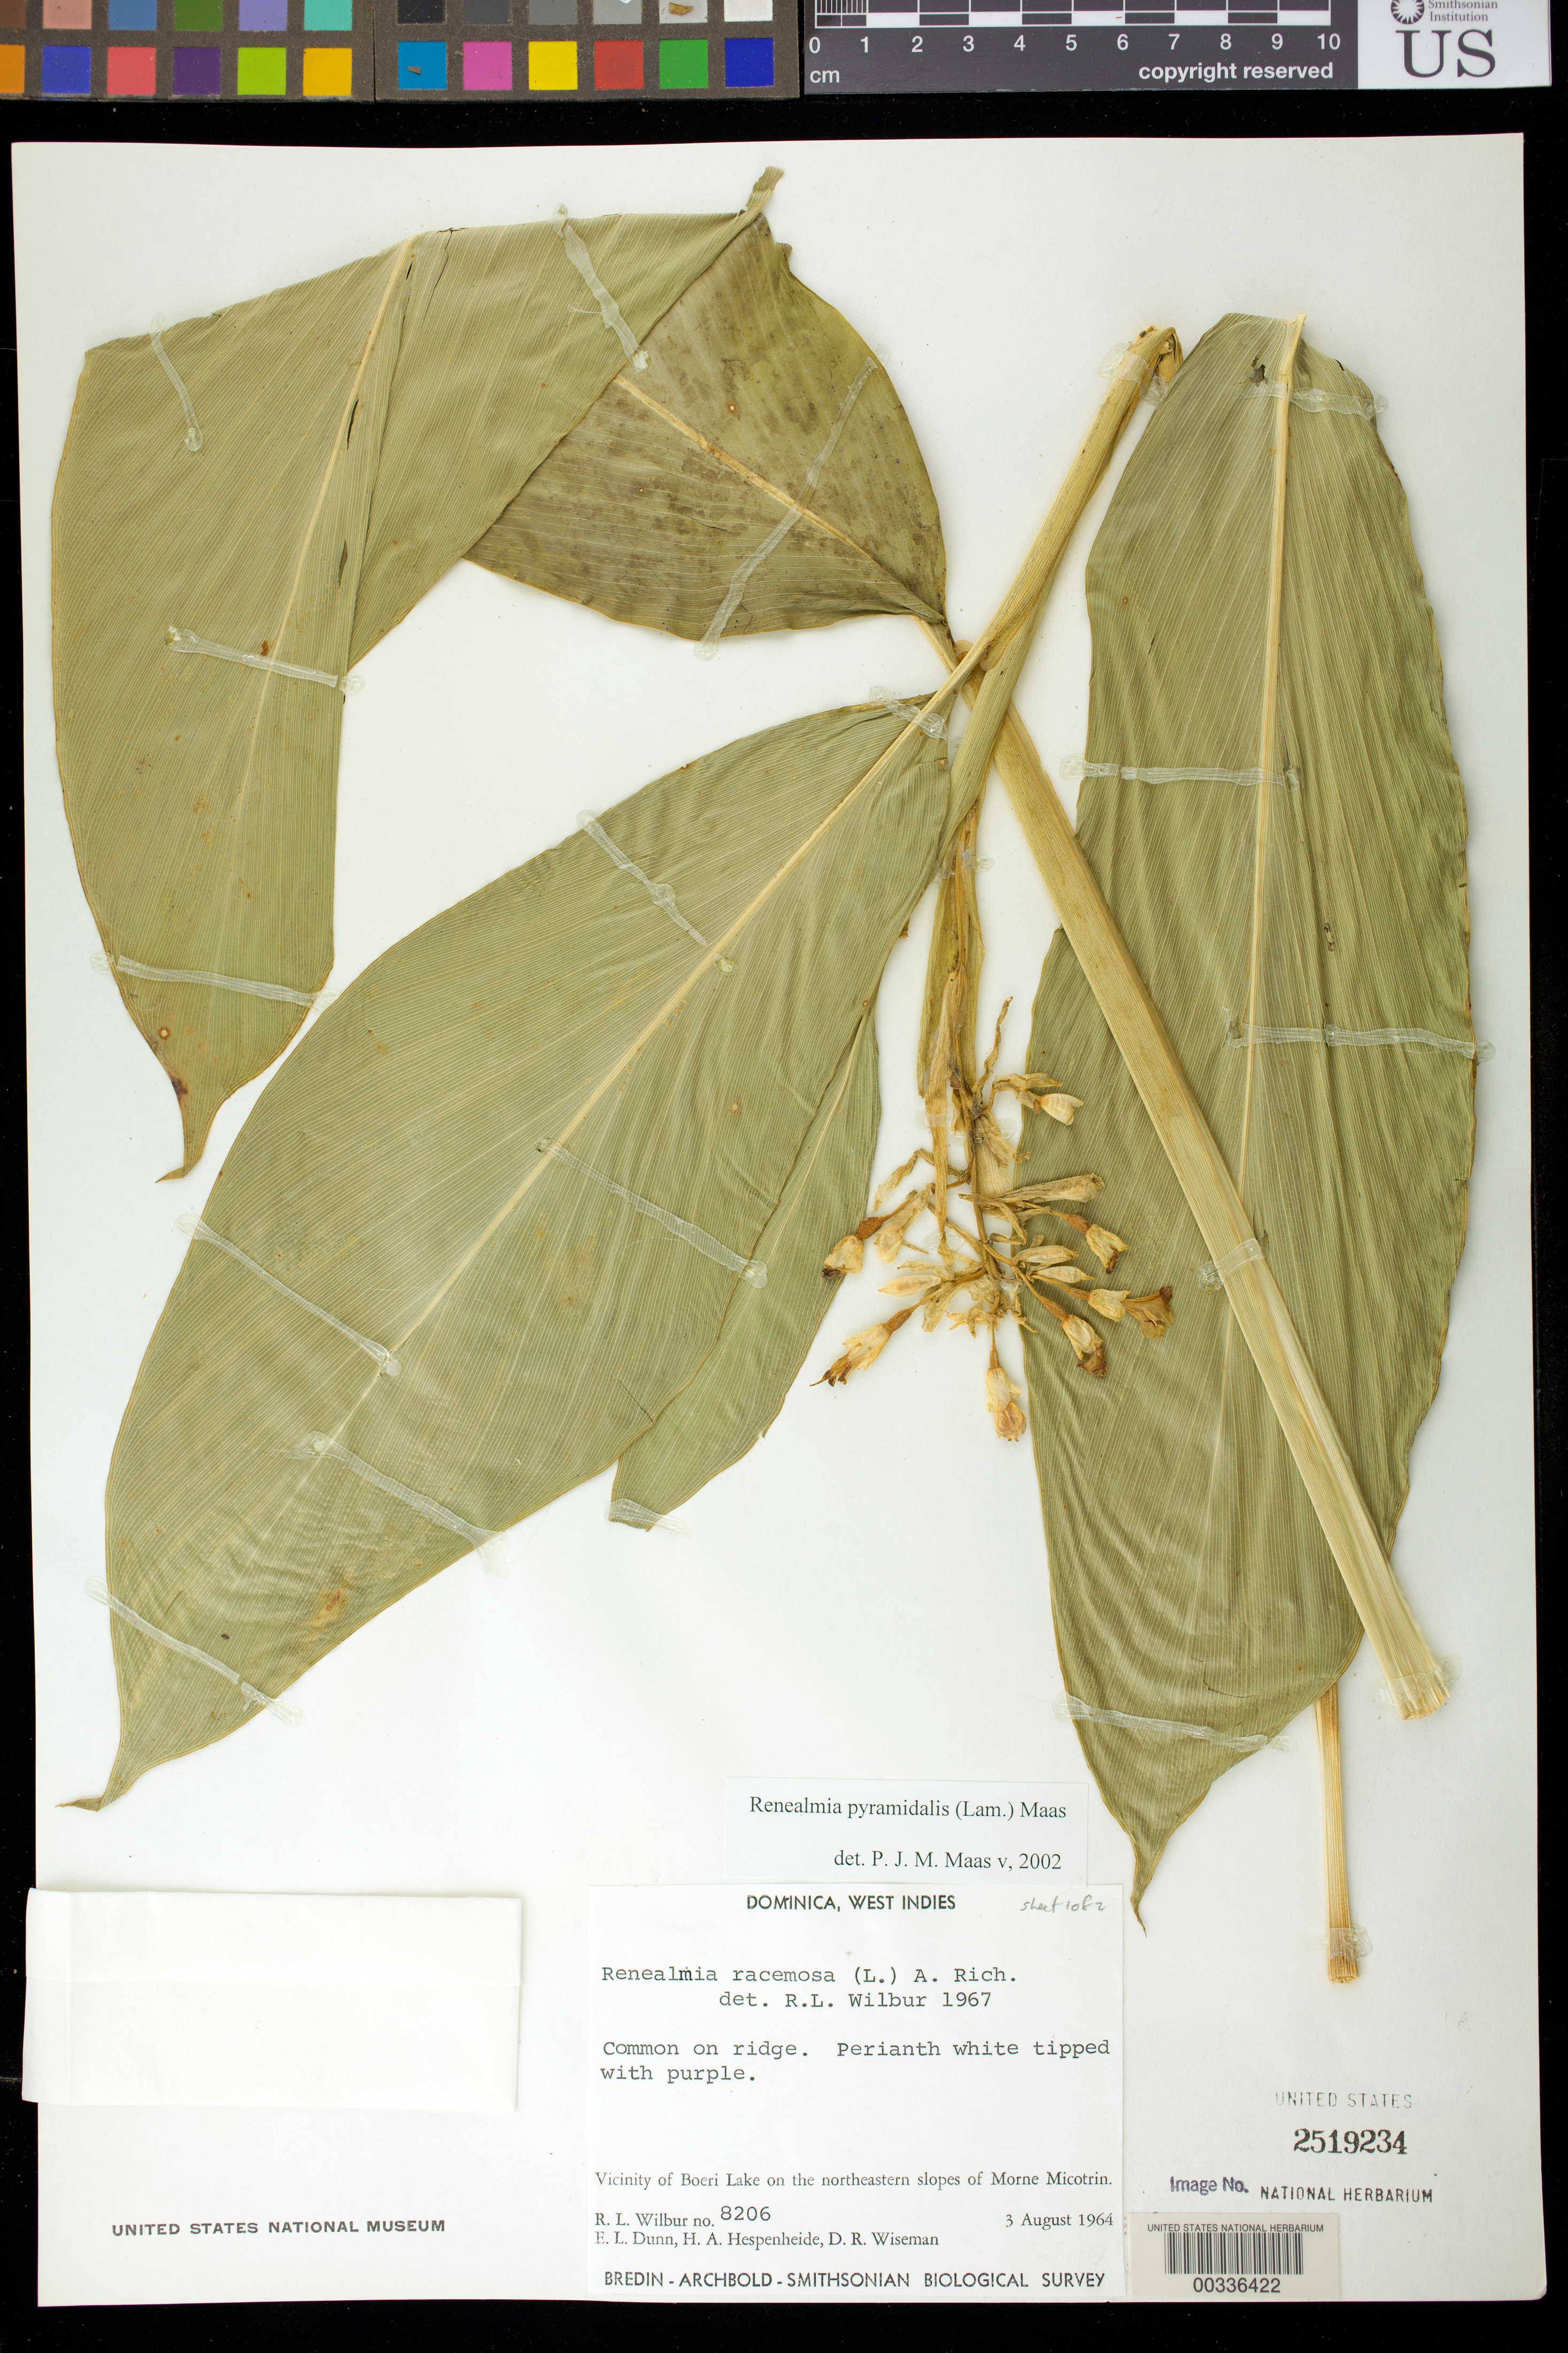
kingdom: Plantae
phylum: Tracheophyta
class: Liliopsida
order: Zingiberales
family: Zingiberaceae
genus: Renealmia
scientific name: Renealmia pyramidalis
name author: (Lam.) Maas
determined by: Maas, Paul J. M.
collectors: R. L. Wilbur, E. Dunn, H. A. Hespenheide & D. R. Wiseman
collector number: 8206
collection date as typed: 03 Aug 1964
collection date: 1964-08-03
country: Dominica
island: Dominica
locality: Vicinity of boeri lake on northeastern slopes of morne micotrin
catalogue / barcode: US 2519234